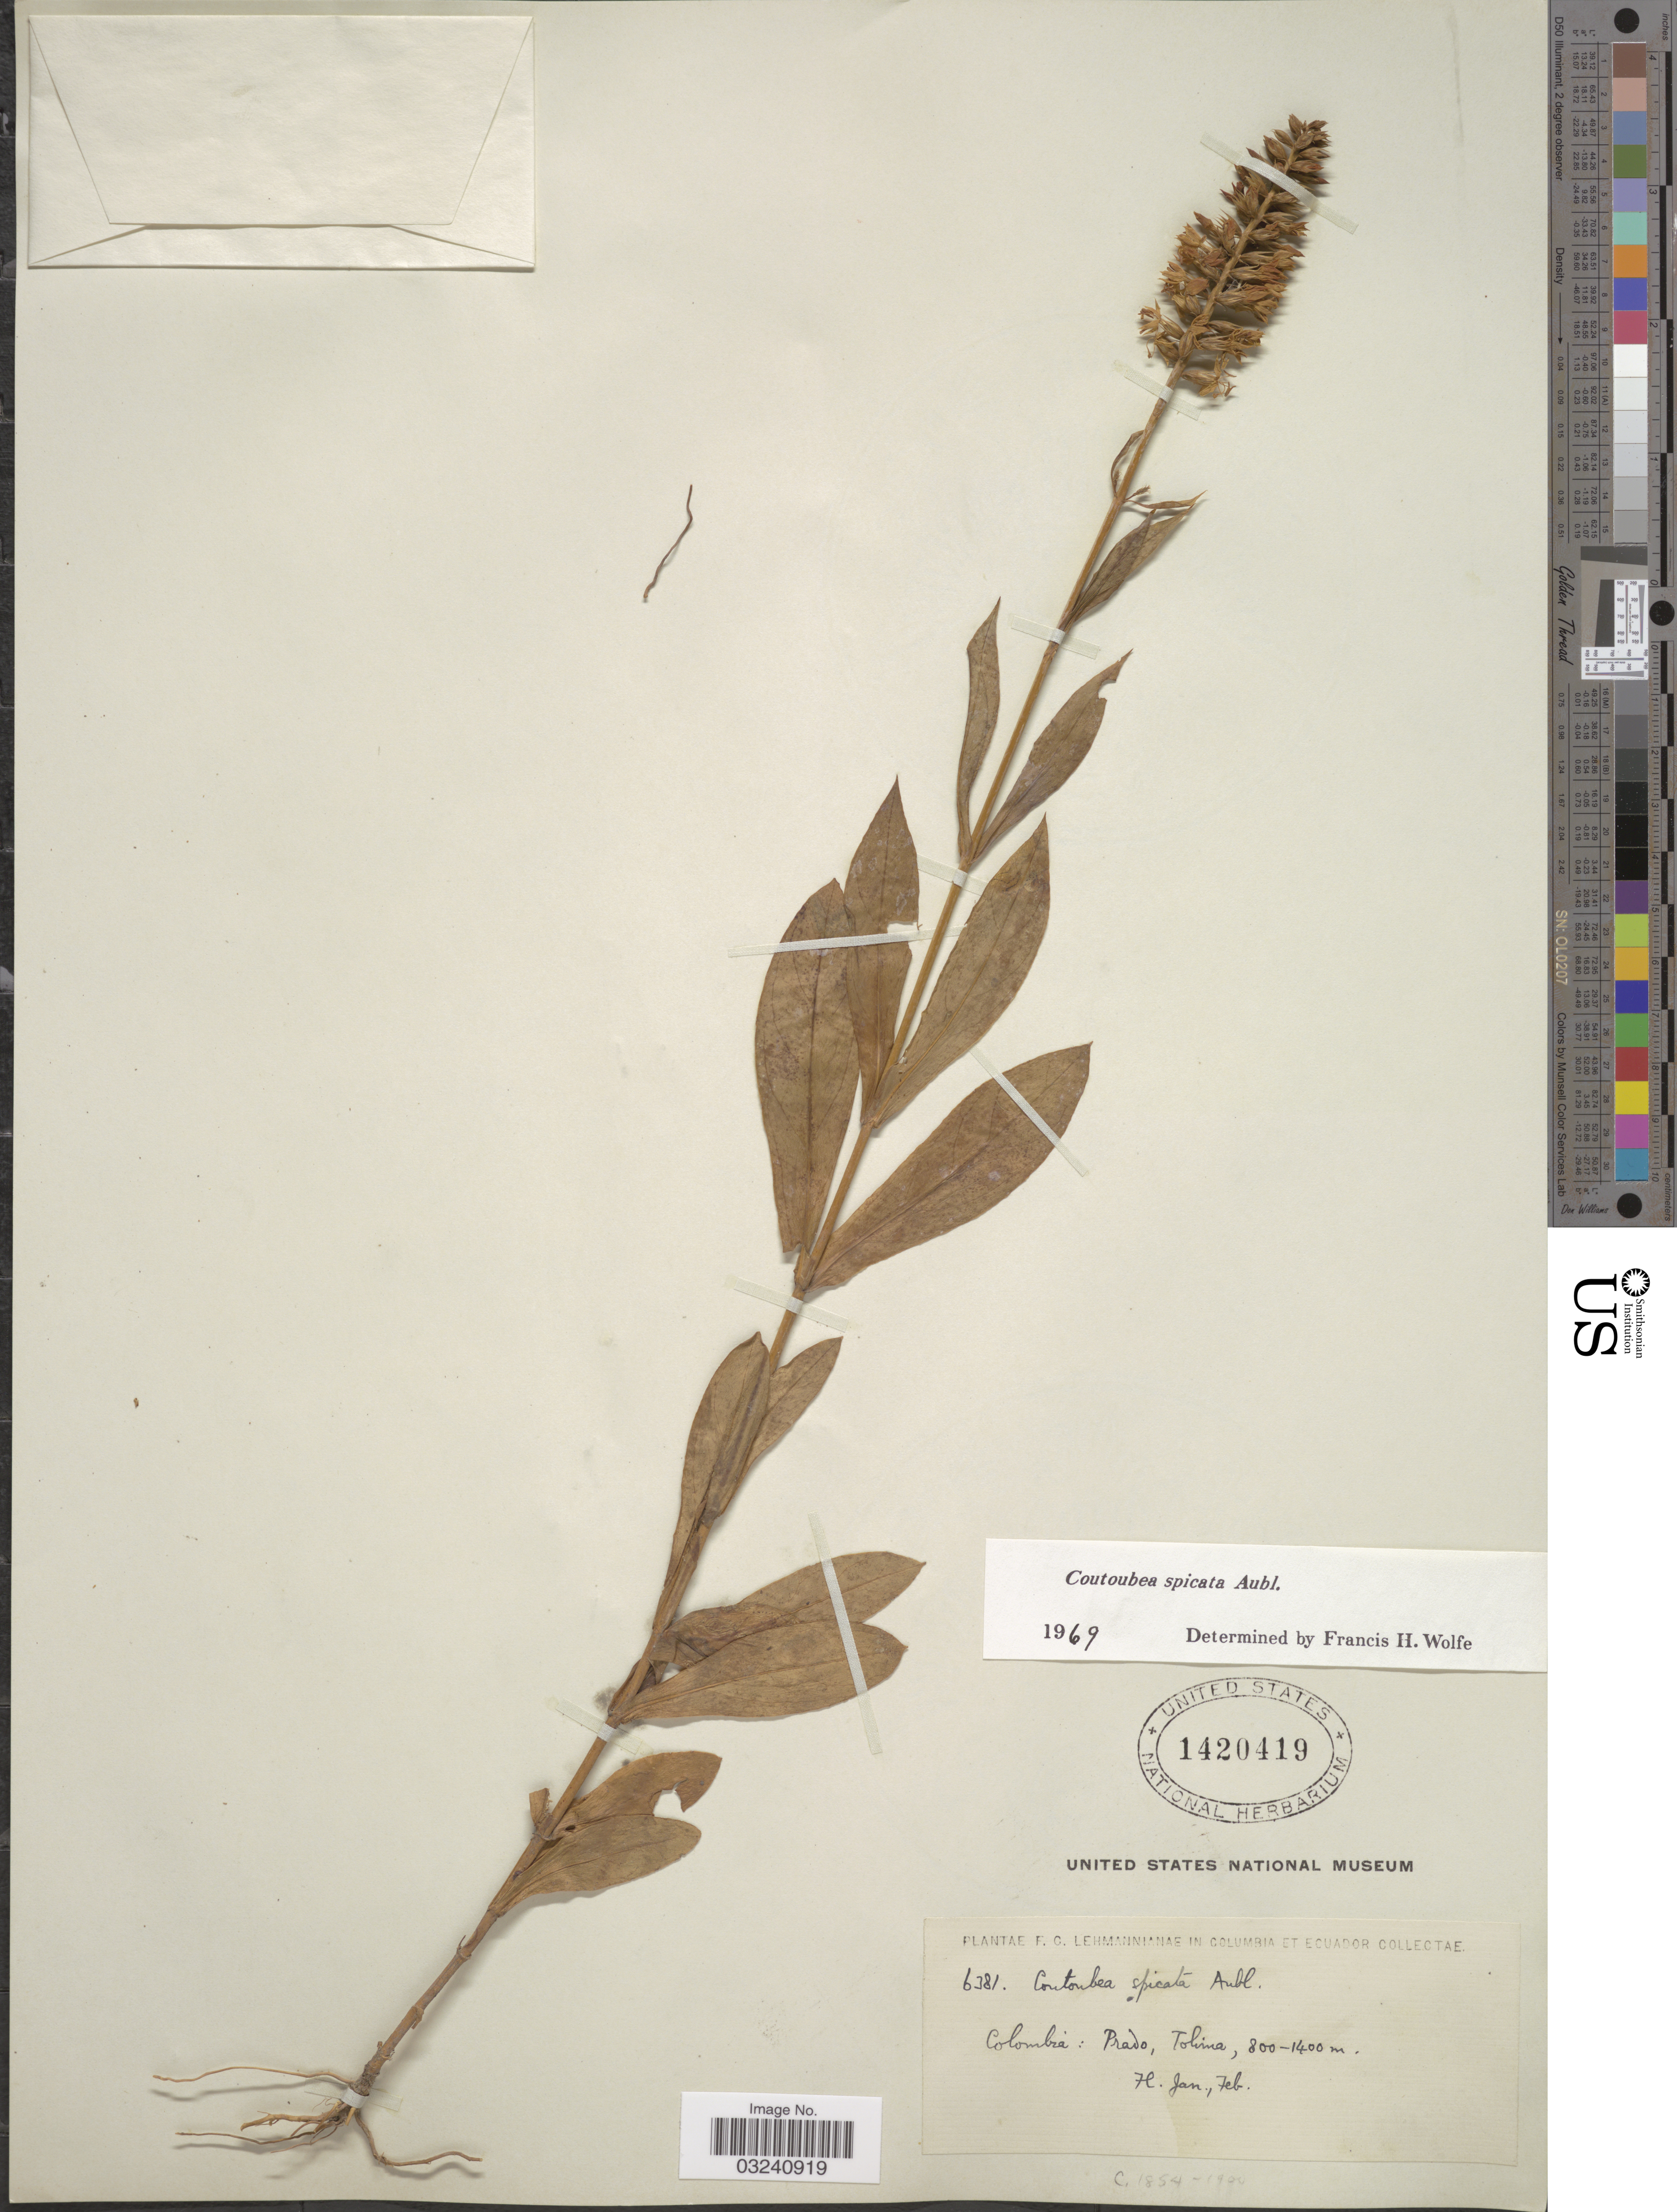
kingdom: Plantae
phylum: Tracheophyta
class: Magnoliopsida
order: Gentianales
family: Gentianaceae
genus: Coutoubea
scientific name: Coutoubea spicata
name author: Aubl.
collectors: F. C. Lehmann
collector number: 6381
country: Colombia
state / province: Tolima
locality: Prado.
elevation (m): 800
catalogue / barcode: US 1420419